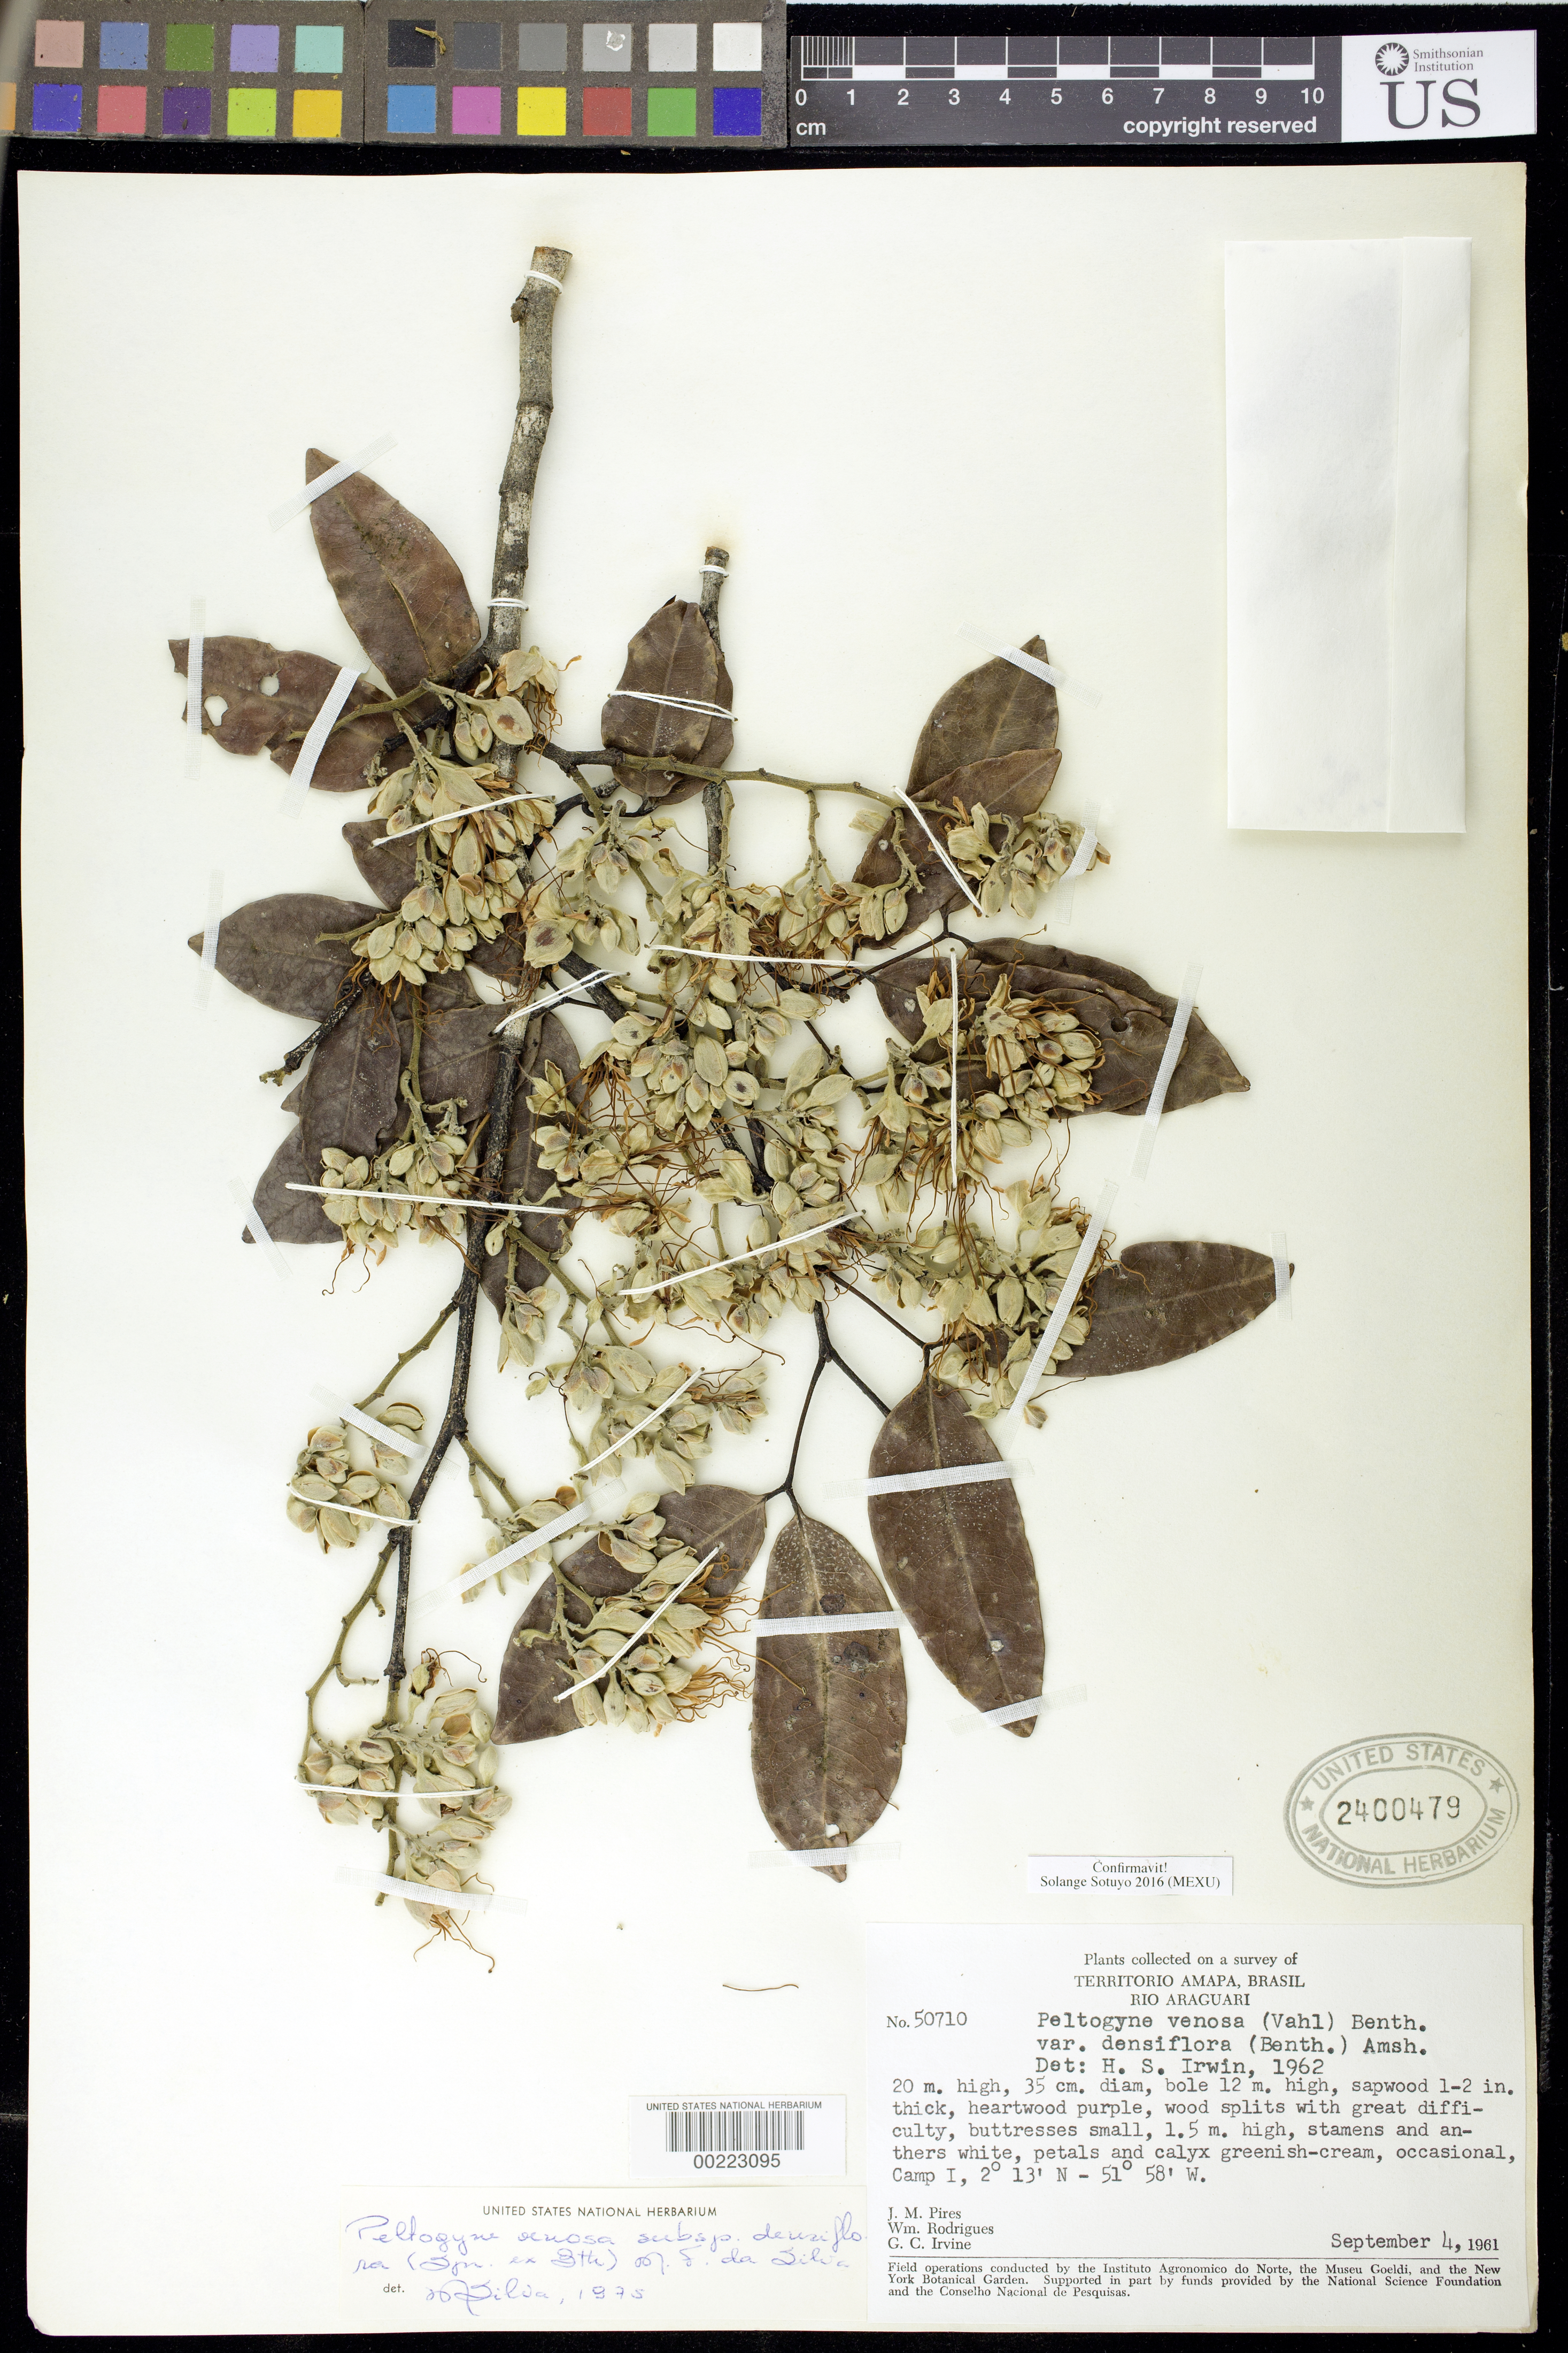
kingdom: Plantae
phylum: Tracheophyta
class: Magnoliopsida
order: Fabales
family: Fabaceae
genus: Peltogyne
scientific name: Peltogyne venosa subsp. densiflora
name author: (Spruce ex Benth.) M.F. Silva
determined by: Sotuyo, Solange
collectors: J. M. Pires, W. A. Rodrigues & G. Irvine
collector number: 50710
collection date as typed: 04 Sep 1961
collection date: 1961-09-04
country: Brazil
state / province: Amapá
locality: Camp i, rio araguari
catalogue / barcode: US 2400479